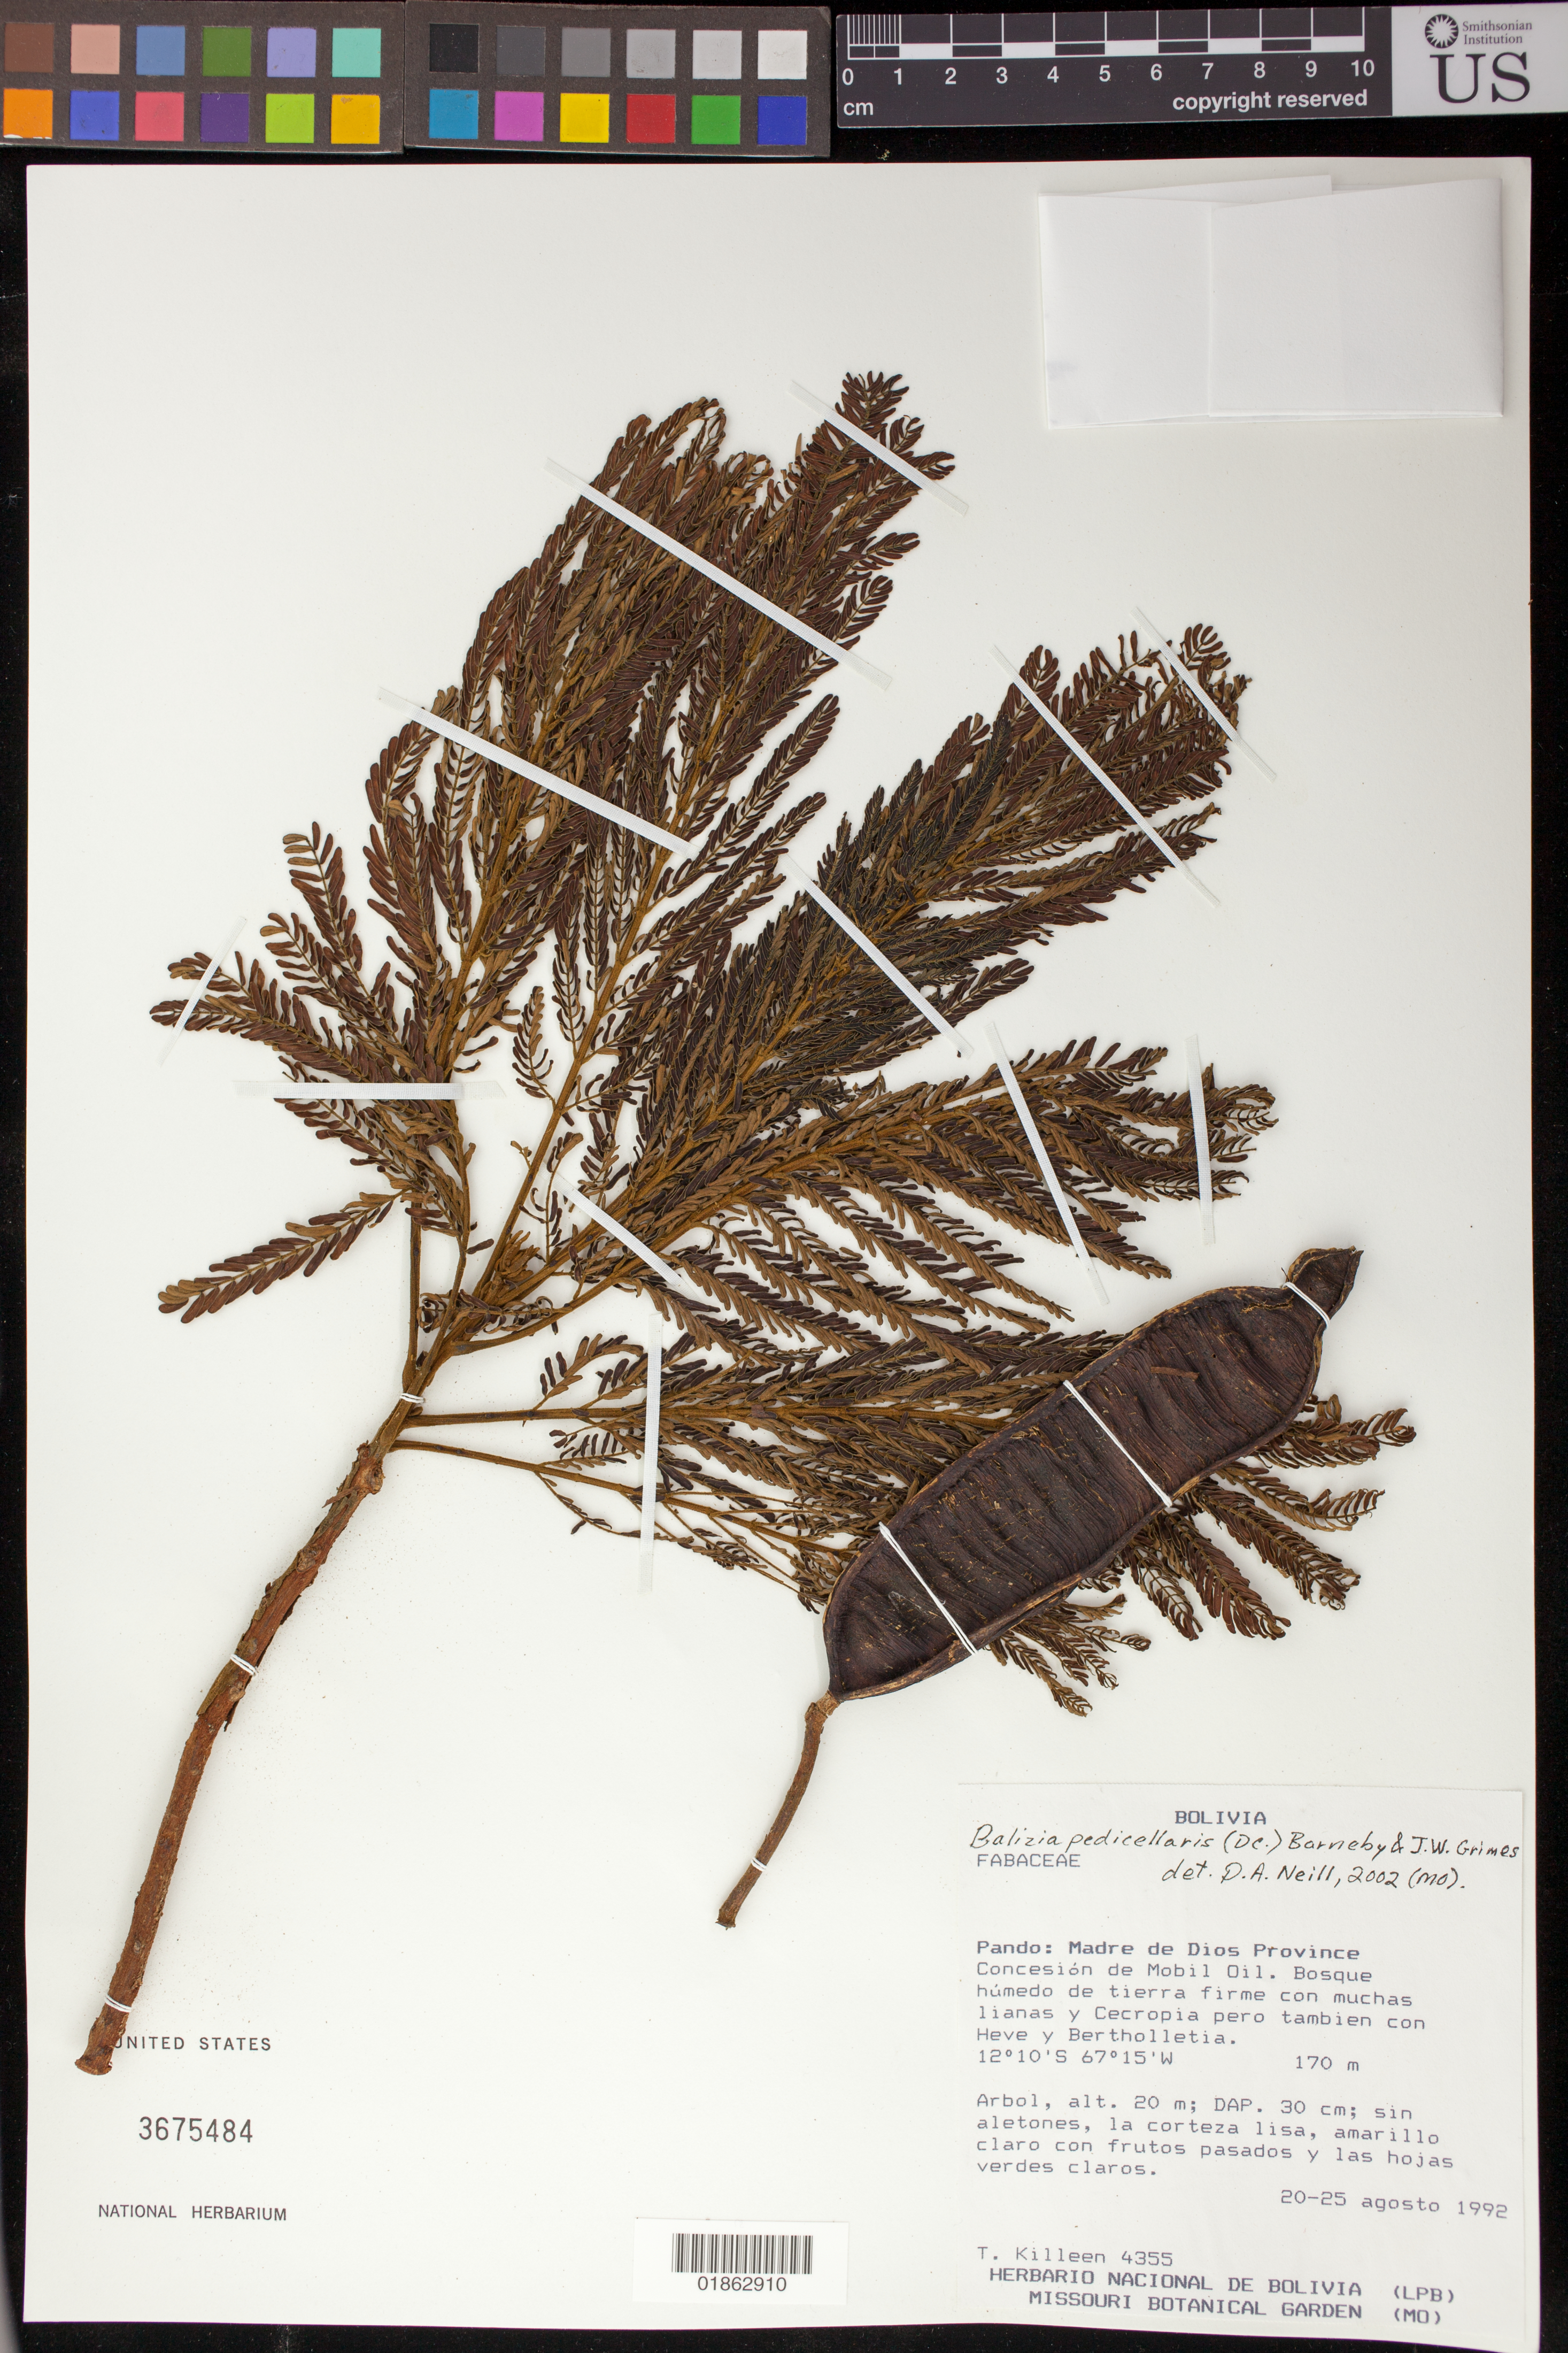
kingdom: Plantae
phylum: Tracheophyta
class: Magnoliopsida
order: Fabales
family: Fabaceae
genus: Hydrochorea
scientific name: Hydrochorea pedicellaris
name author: (DC.) M.V.B. Soares et al.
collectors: T. J. Killeen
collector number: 4355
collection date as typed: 20-25 agosto 1992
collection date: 1992-08-20/1992-08-25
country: Bolivia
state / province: Pando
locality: Pando: Madre de Dios Province. Conesión de Mobil Oil.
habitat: Bosque humedo de tierra firme con muchas lianas y Cecropia pero tambien con Heve y Bertholletia.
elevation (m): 170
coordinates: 12 10 S, 67 15 W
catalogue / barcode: US 3675484